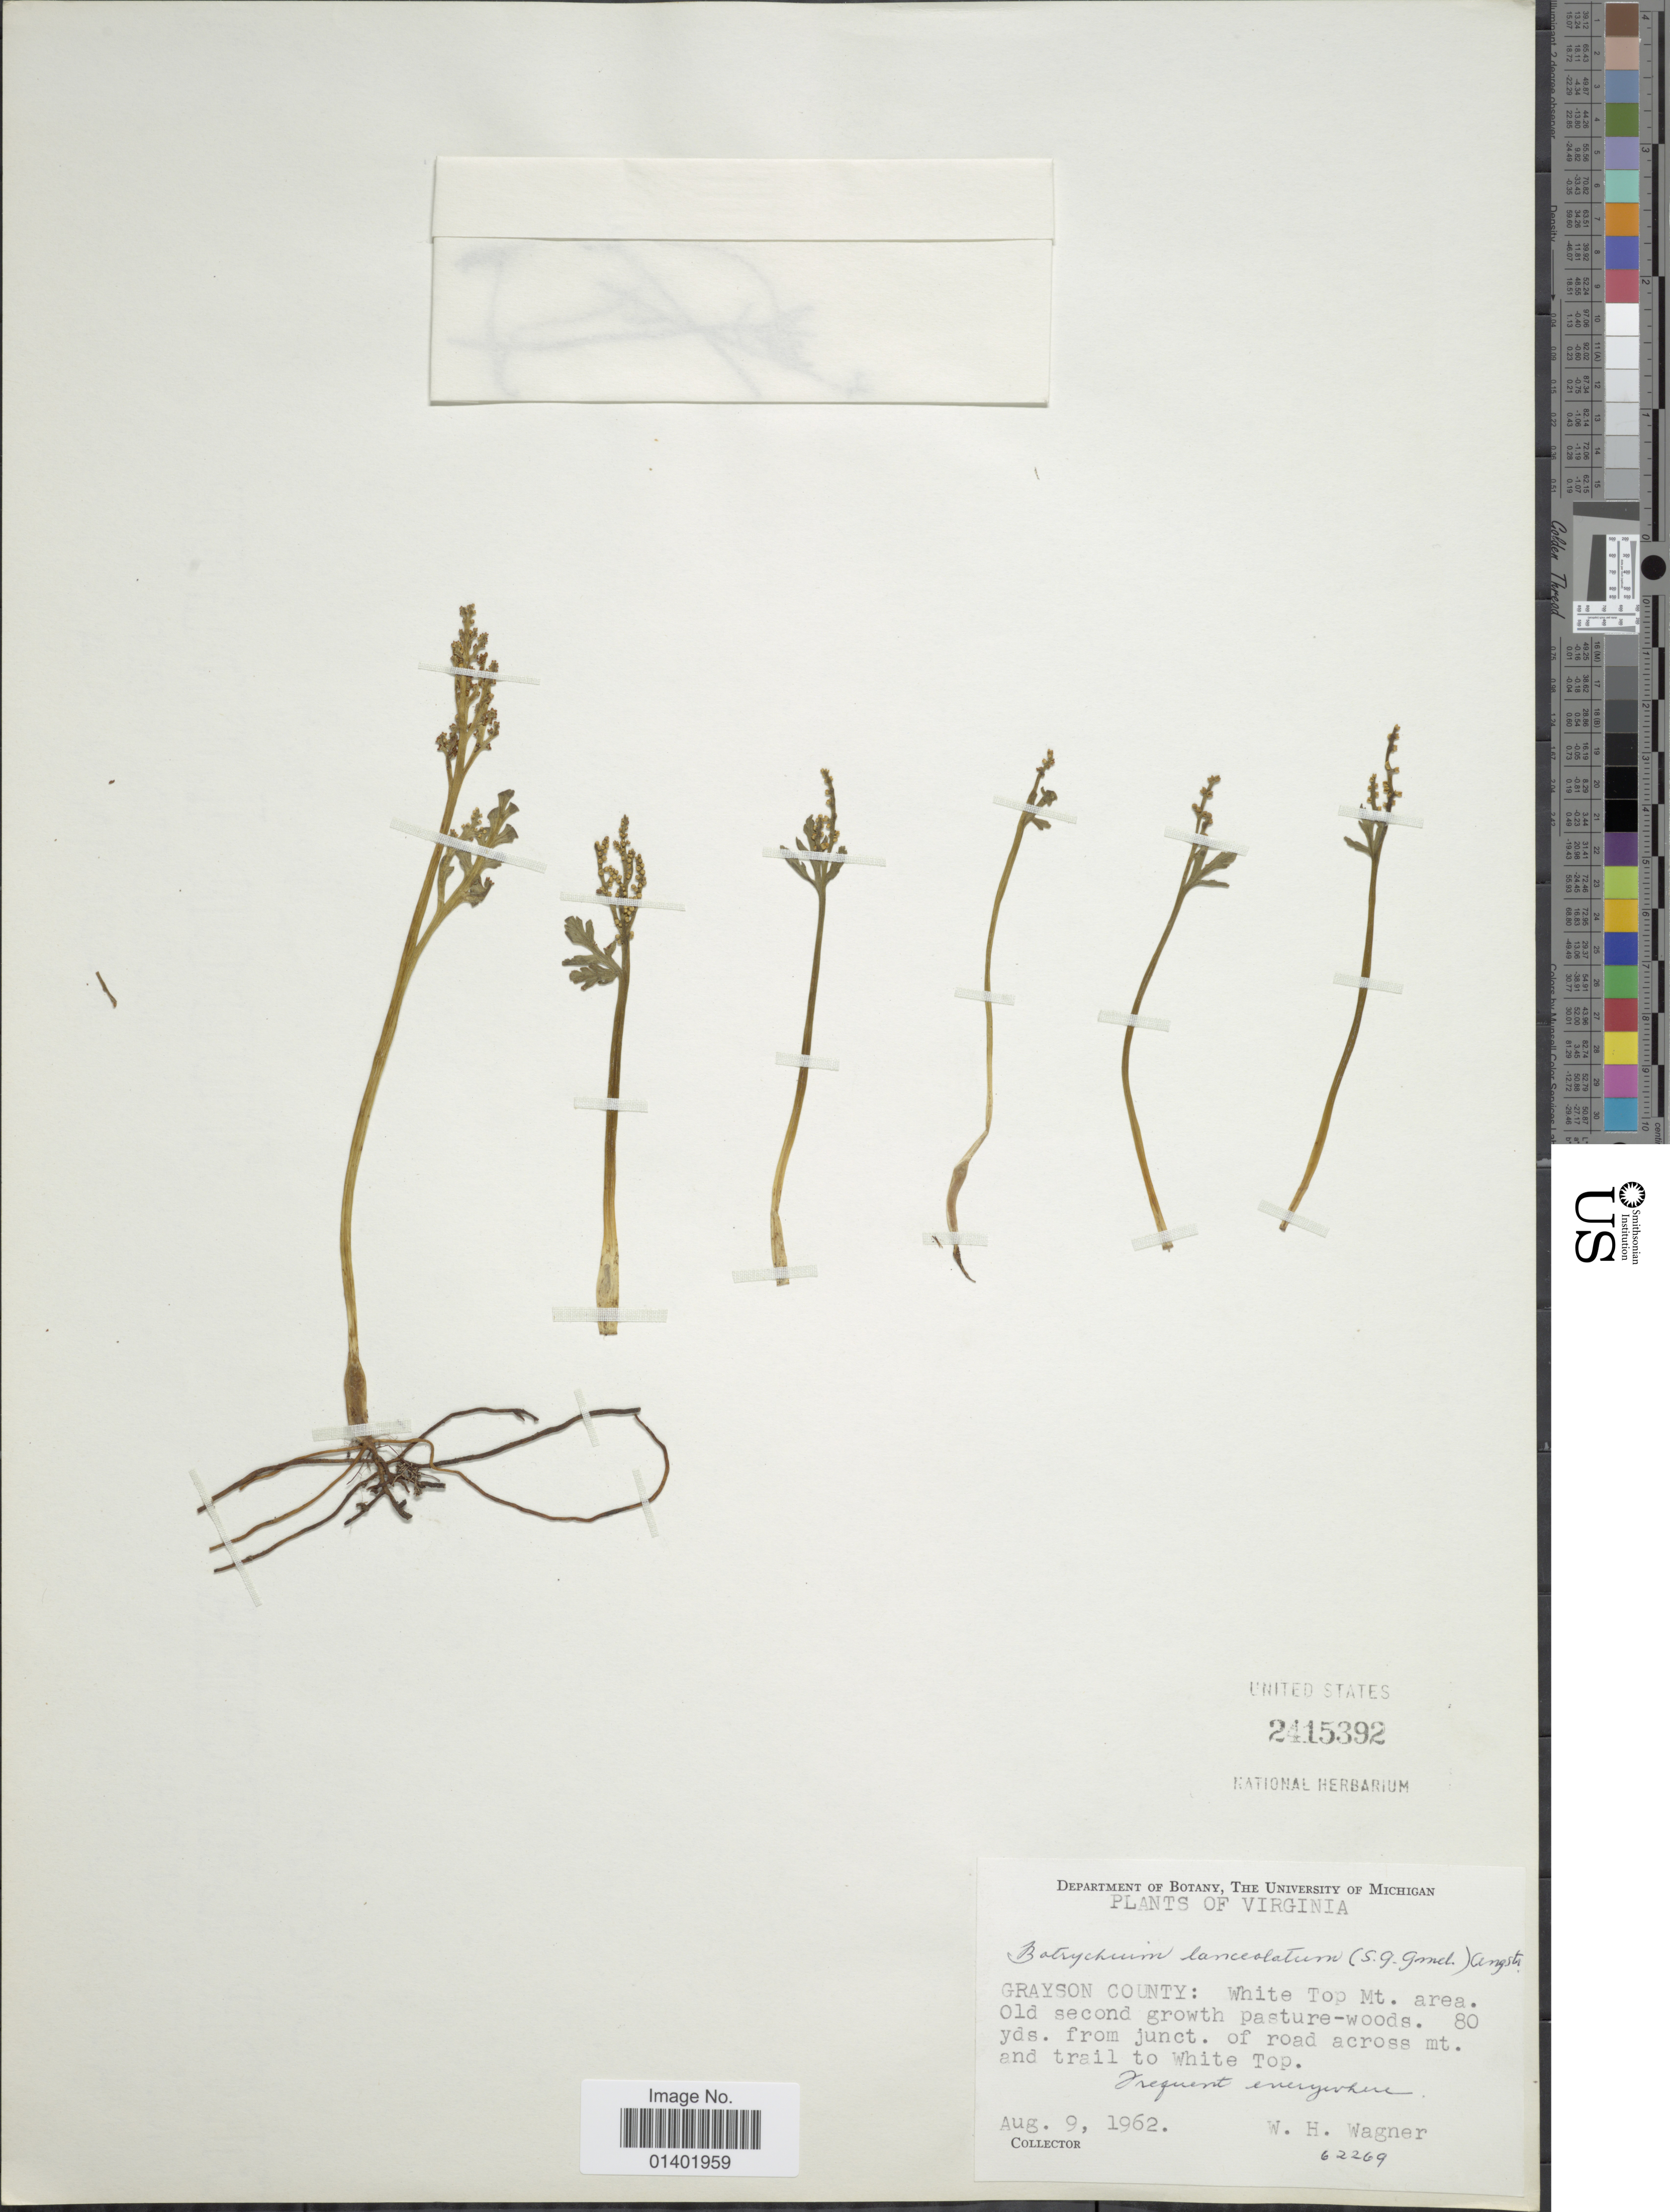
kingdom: Plantae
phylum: Tracheophyta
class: Polypodiopsida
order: Ophioglossales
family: Ophioglossaceae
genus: Botrychium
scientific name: Botrychium lanceolatum subsp. angustisegmentum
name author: (Pease & A.H. Moore) R.T. Clausen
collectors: W. H. Wagner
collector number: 62269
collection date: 1962-08-09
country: United States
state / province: Virginia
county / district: Grayson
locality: White Top Mt. area. Old second growth pasture-woods. 80 yds. from junct. of road across mt. and trail to White Top.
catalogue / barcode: US 2415392